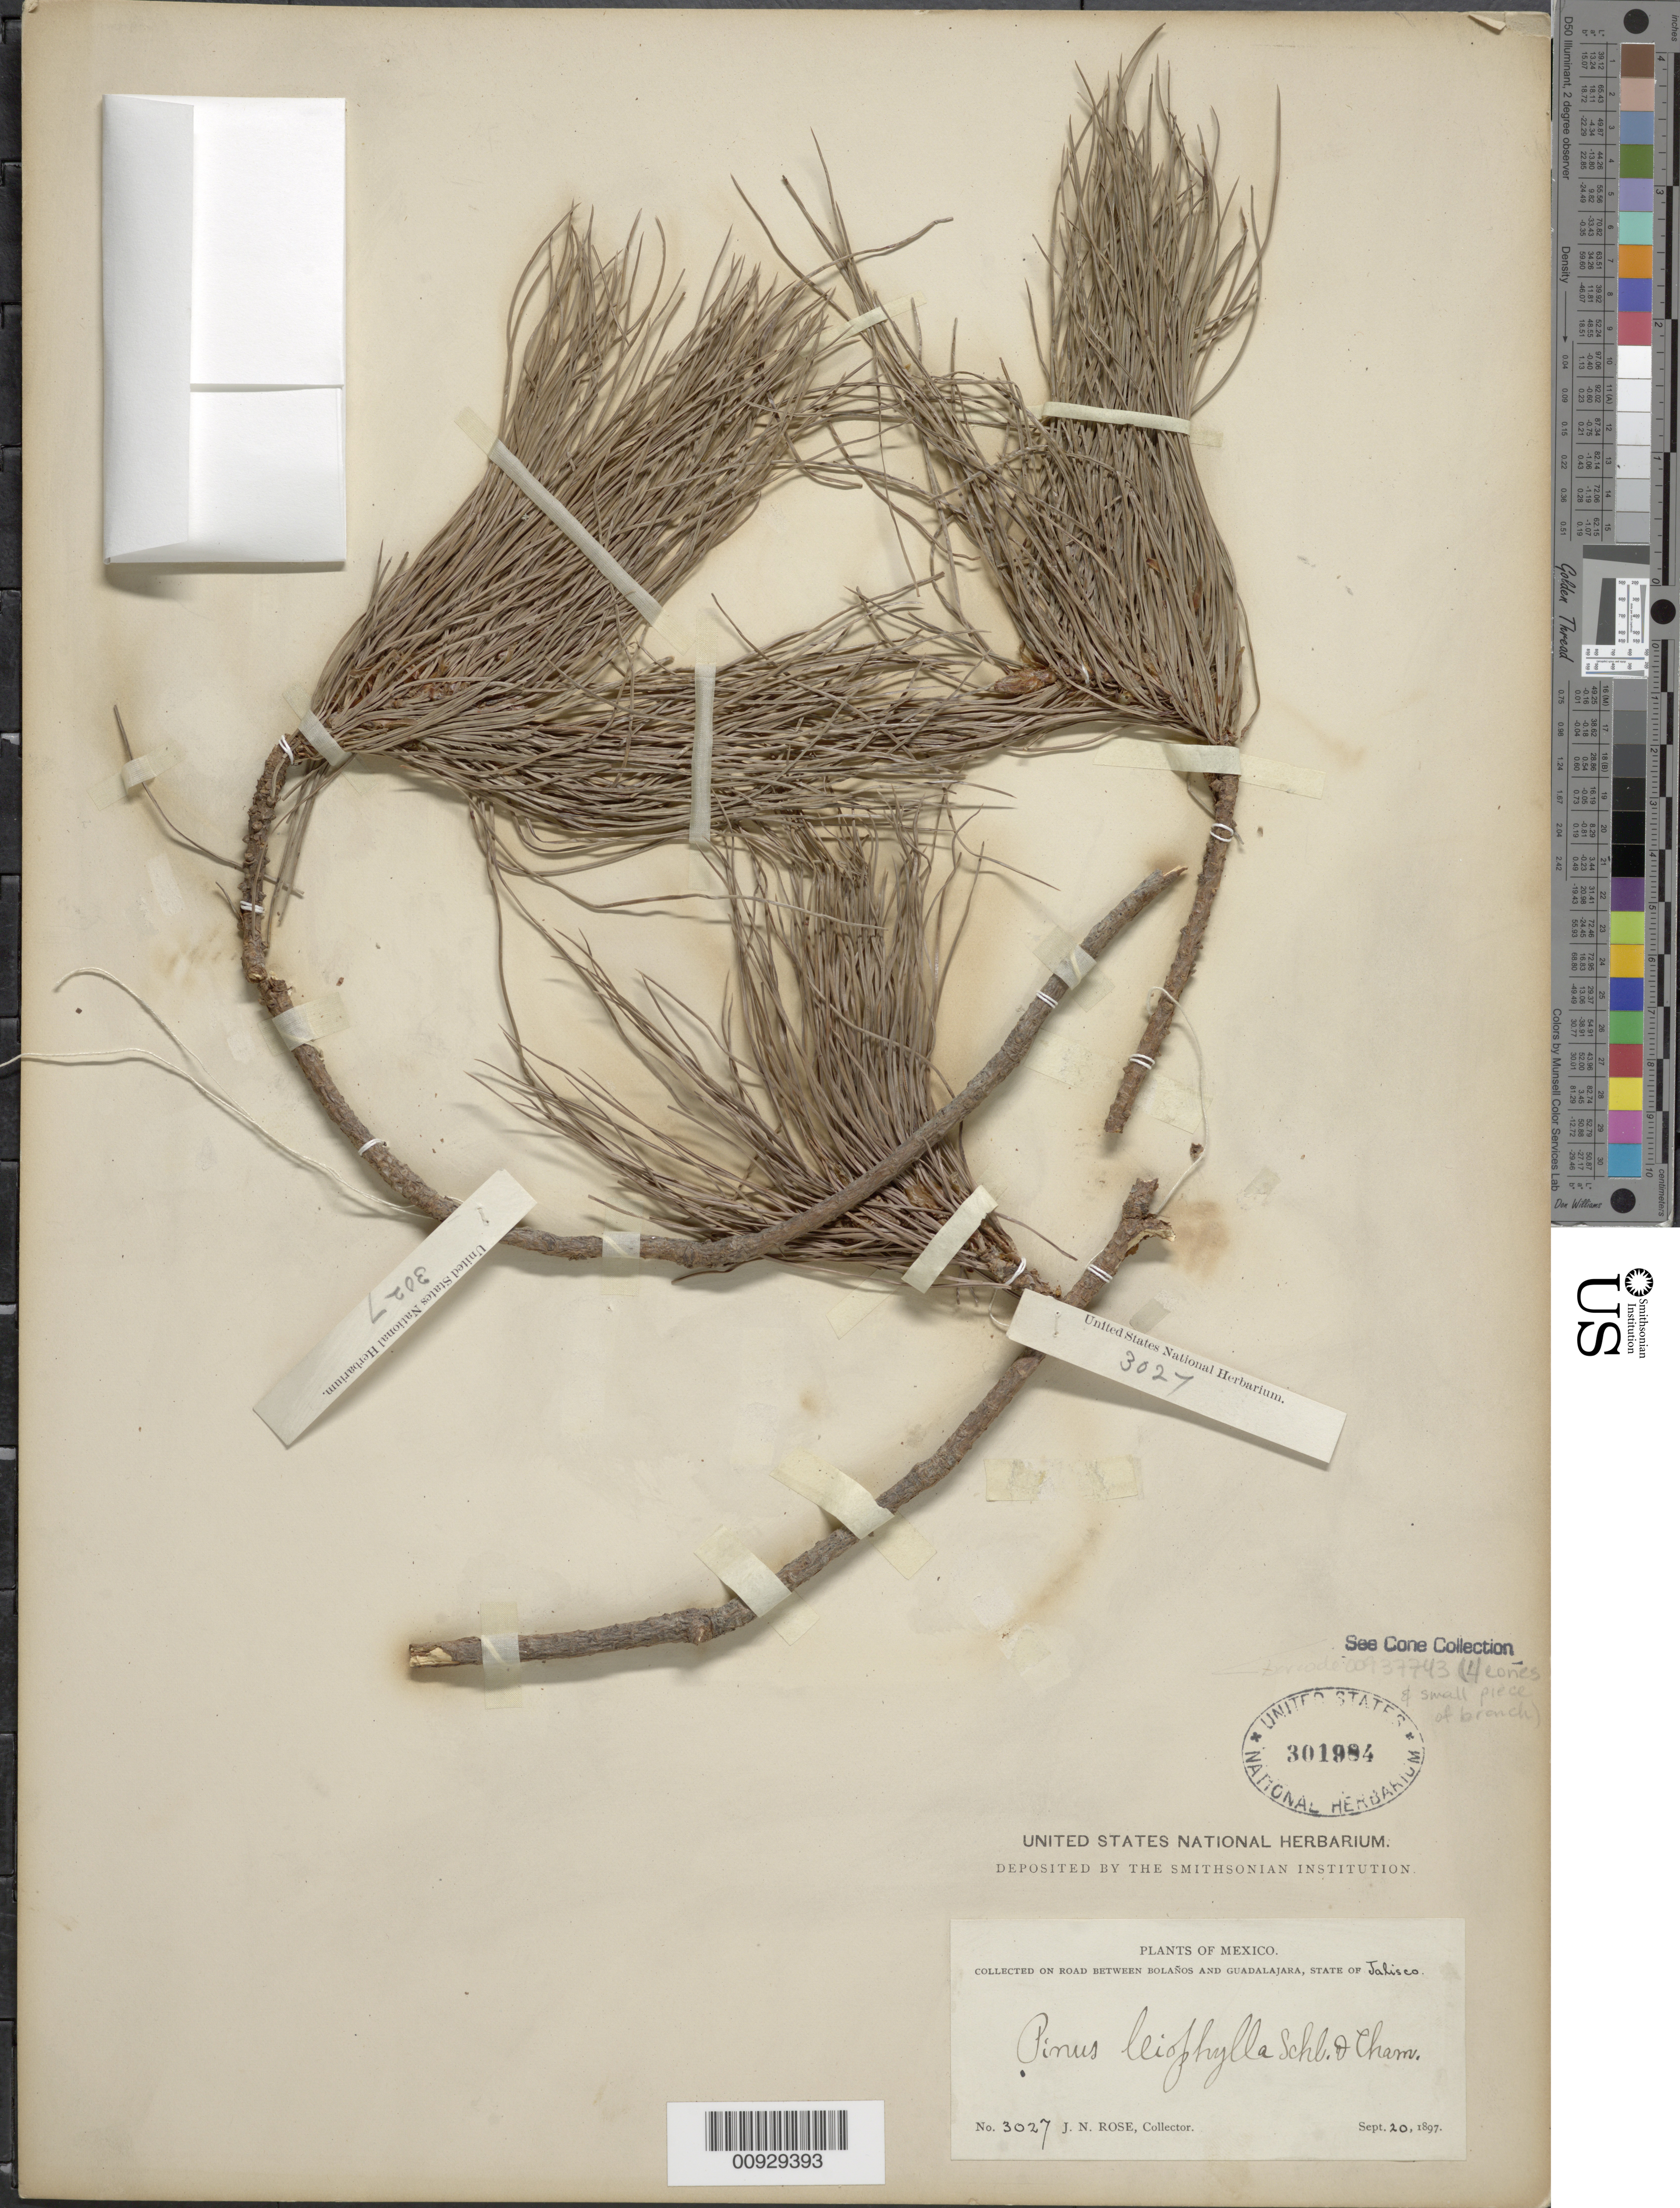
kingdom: Plantae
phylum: Tracheophyta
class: Pinopsida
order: Pinales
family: Pinaceae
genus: Pinus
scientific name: Pinus leiophylla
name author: Schiede ex Schltdl. & Cham.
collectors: J. N. Rose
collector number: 3027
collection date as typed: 20 Sep 1897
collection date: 1897-09-20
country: Mexico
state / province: Jalisco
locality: On road between Bolaños and Guadalajara.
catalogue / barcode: US 301984